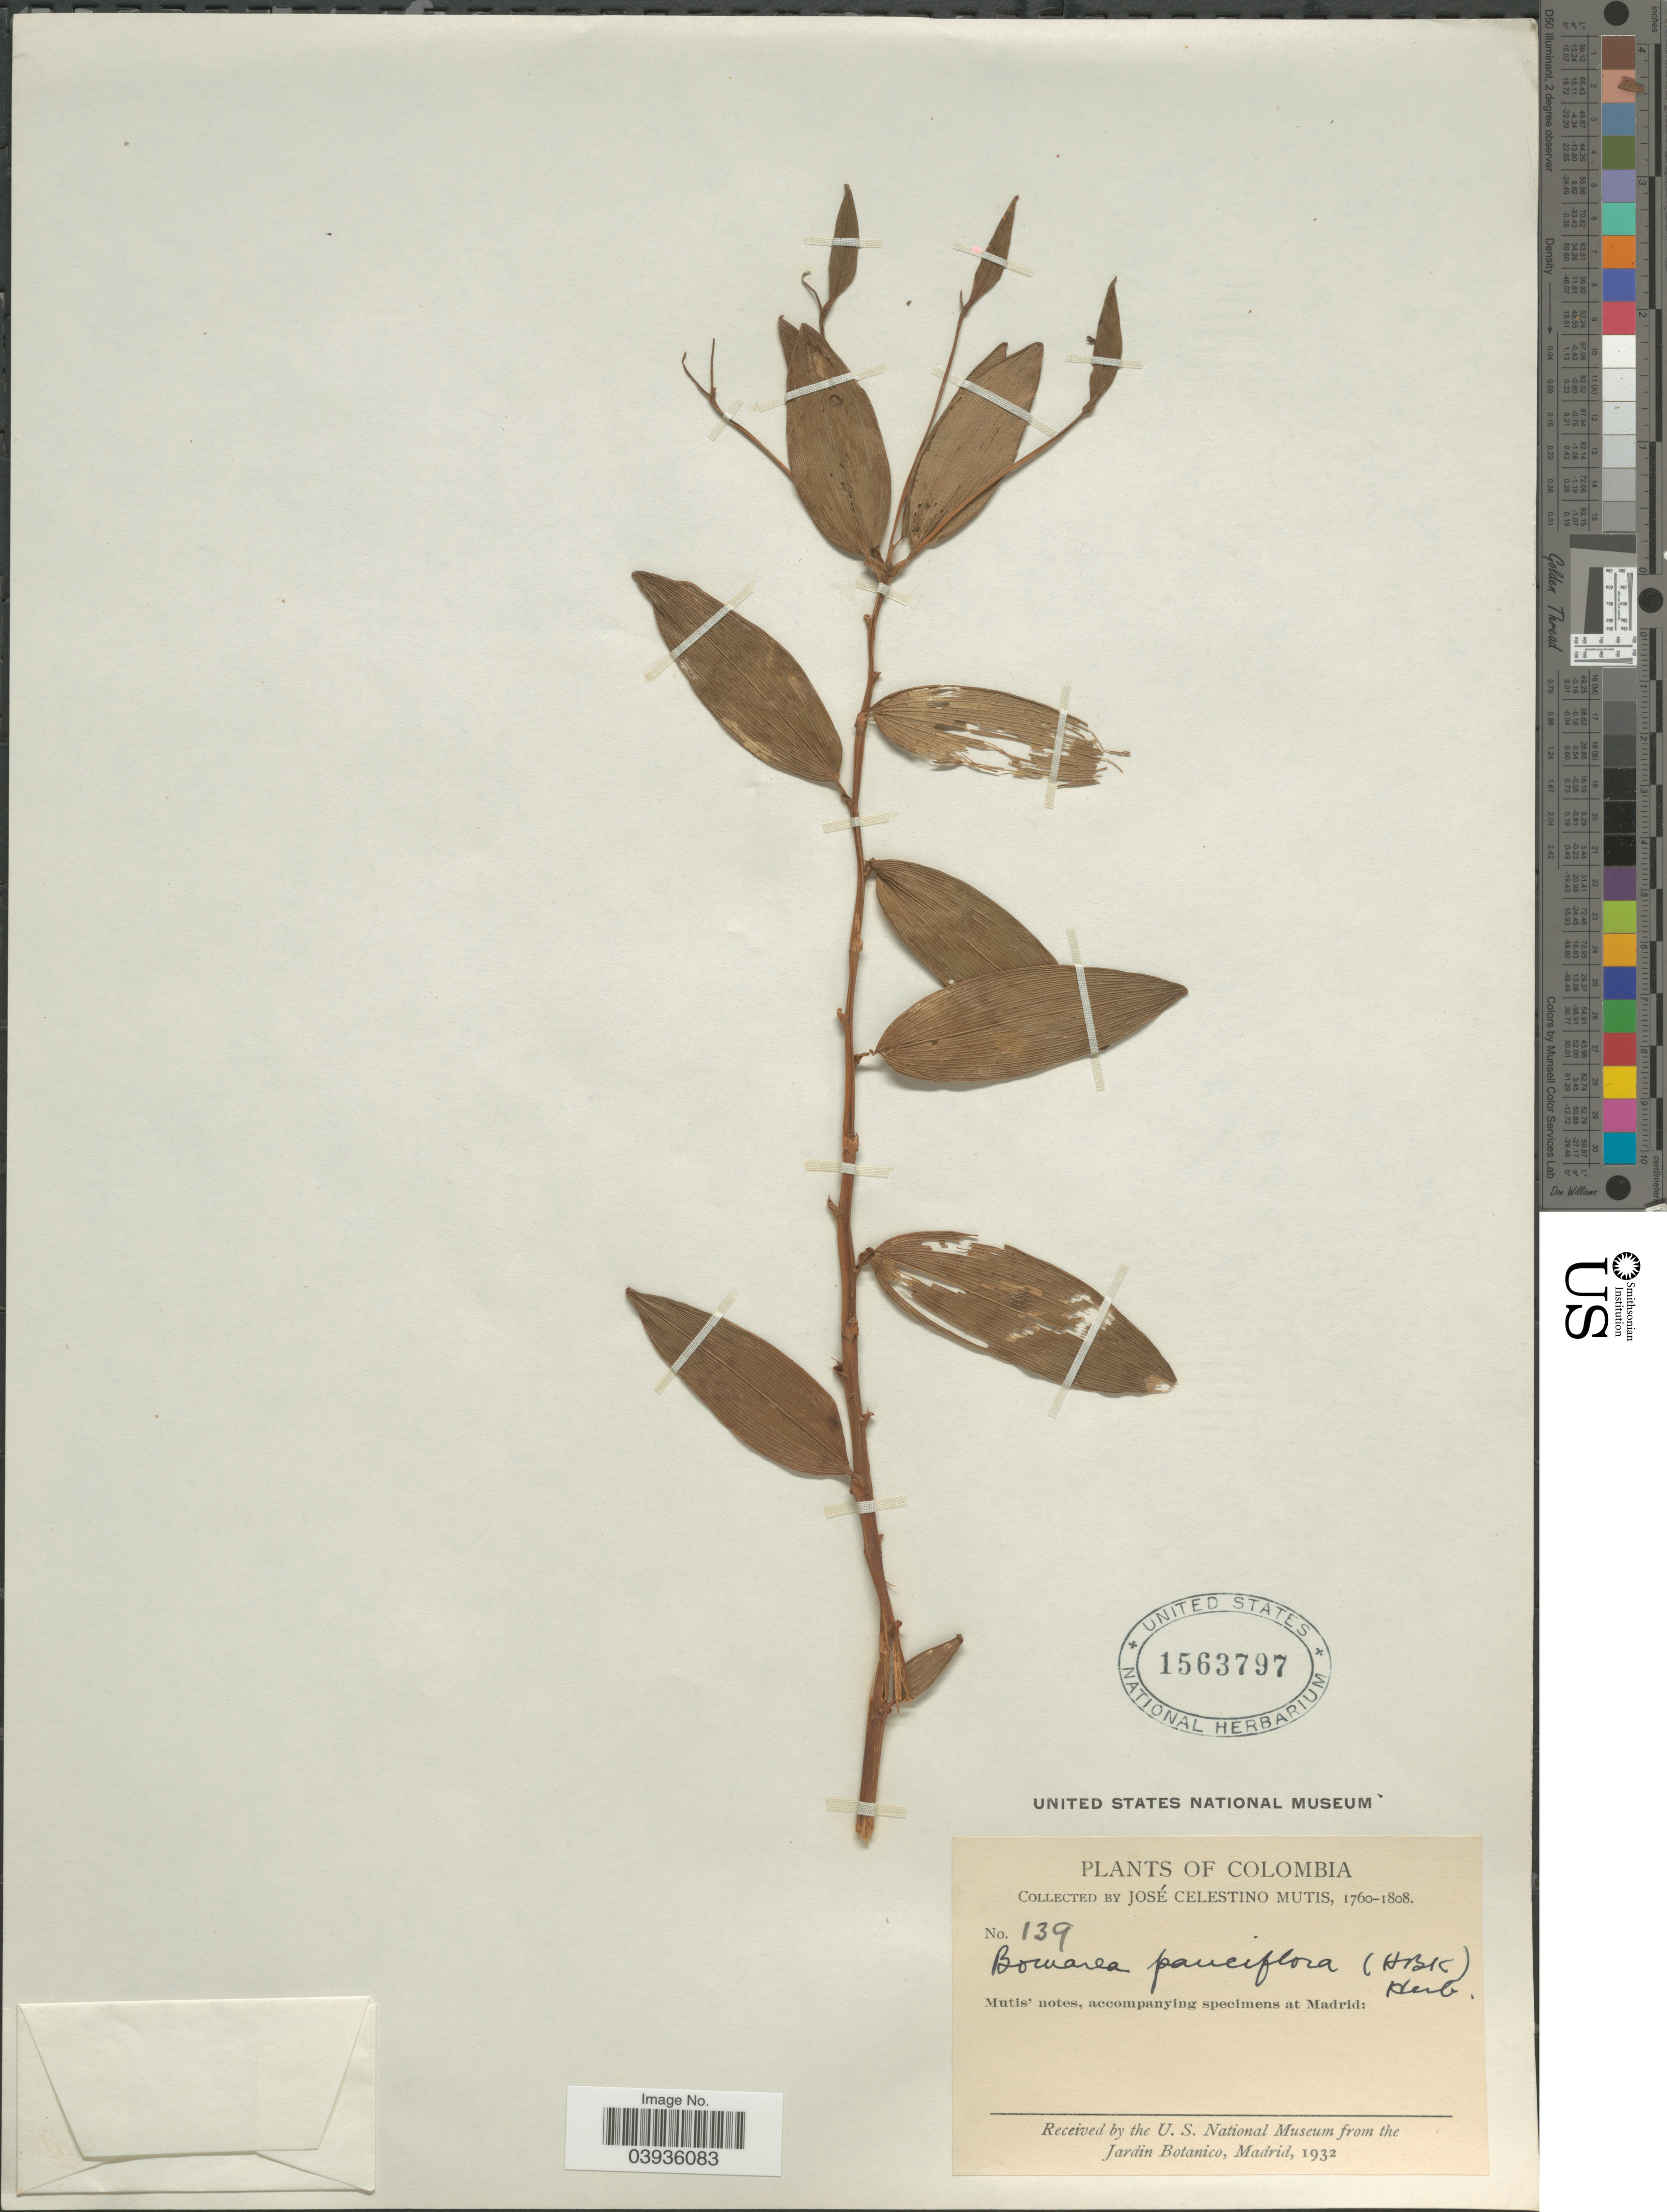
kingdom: Plantae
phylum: Tracheophyta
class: Liliopsida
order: Liliales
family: Alstroemeriaceae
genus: Bomarea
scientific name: Bomarea pauciflora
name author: (Kunth) Herb.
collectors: J. C. B. Mutis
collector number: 139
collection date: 1760/1808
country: Colombia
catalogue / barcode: US 1563797